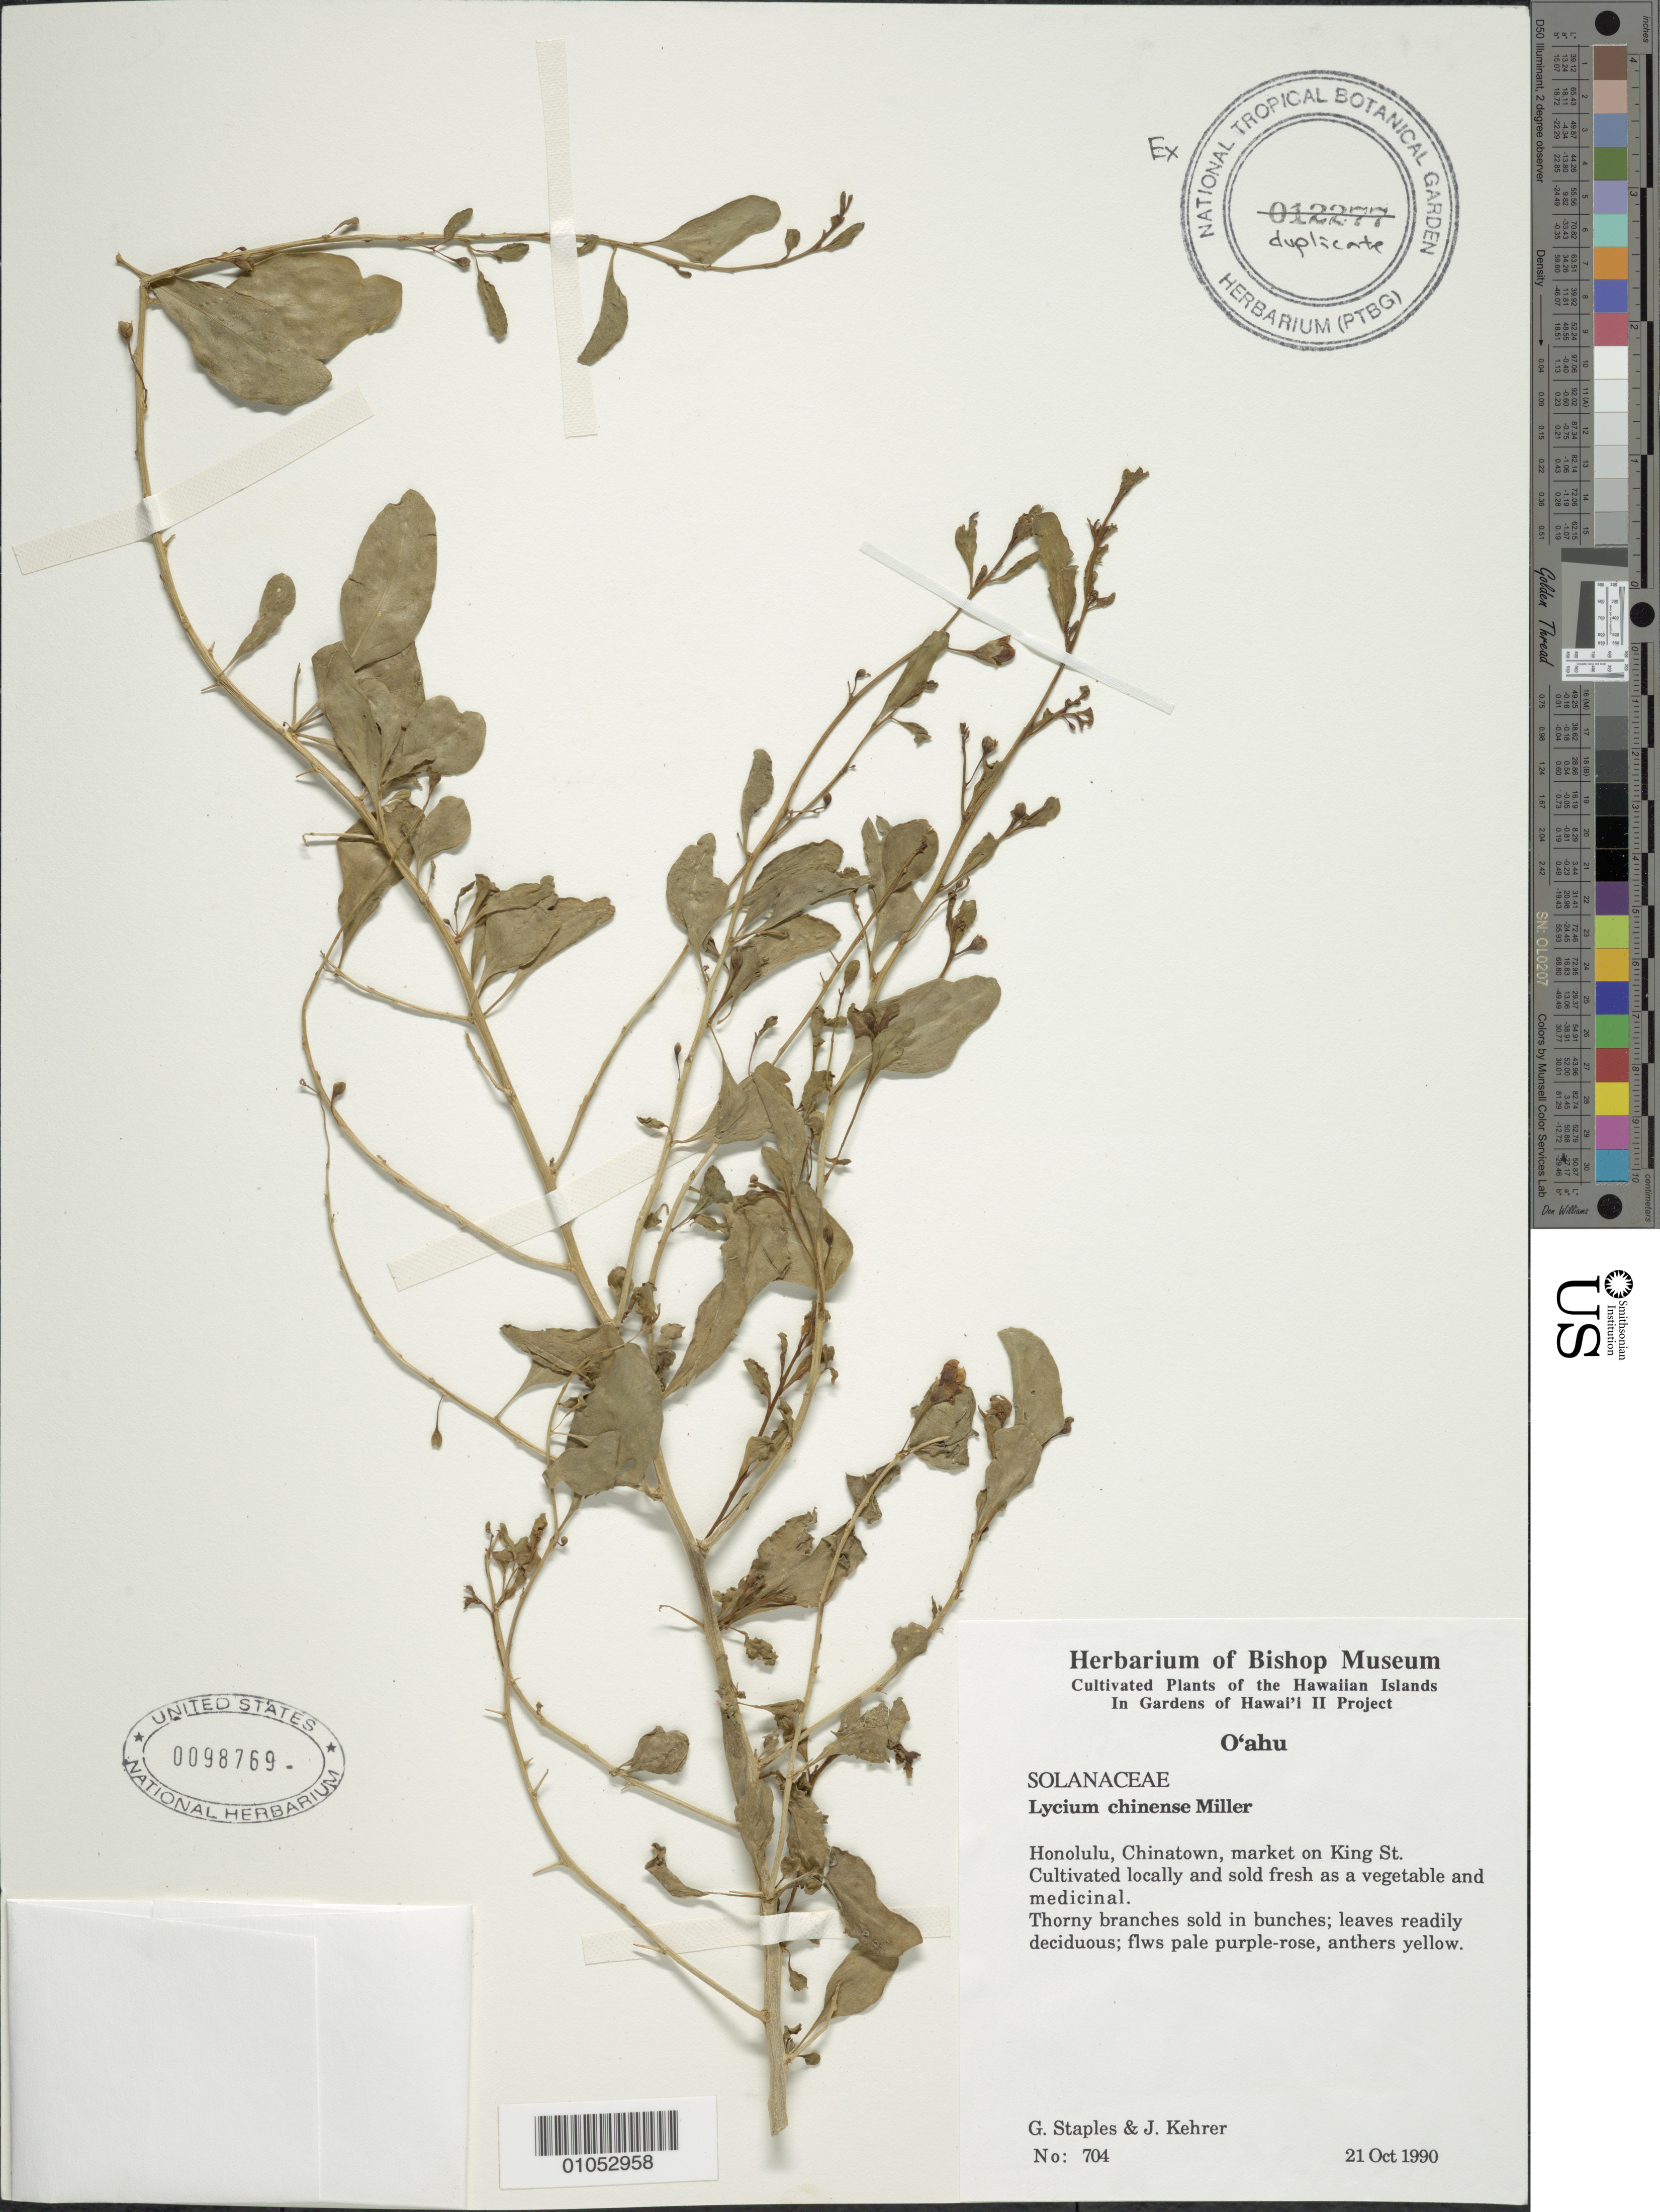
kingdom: Plantae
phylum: Tracheophyta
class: Magnoliopsida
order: Solanales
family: Solanaceae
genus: Lycium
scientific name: Lycium chinense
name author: Mill.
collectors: G. Staples & J. Kehrer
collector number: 704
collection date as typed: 21 Oct 1990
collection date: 1990-10-21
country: United States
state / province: Hawaii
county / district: Honolulu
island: Oahu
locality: Honolulu, Chinatown, market on King St.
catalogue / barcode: US 98769